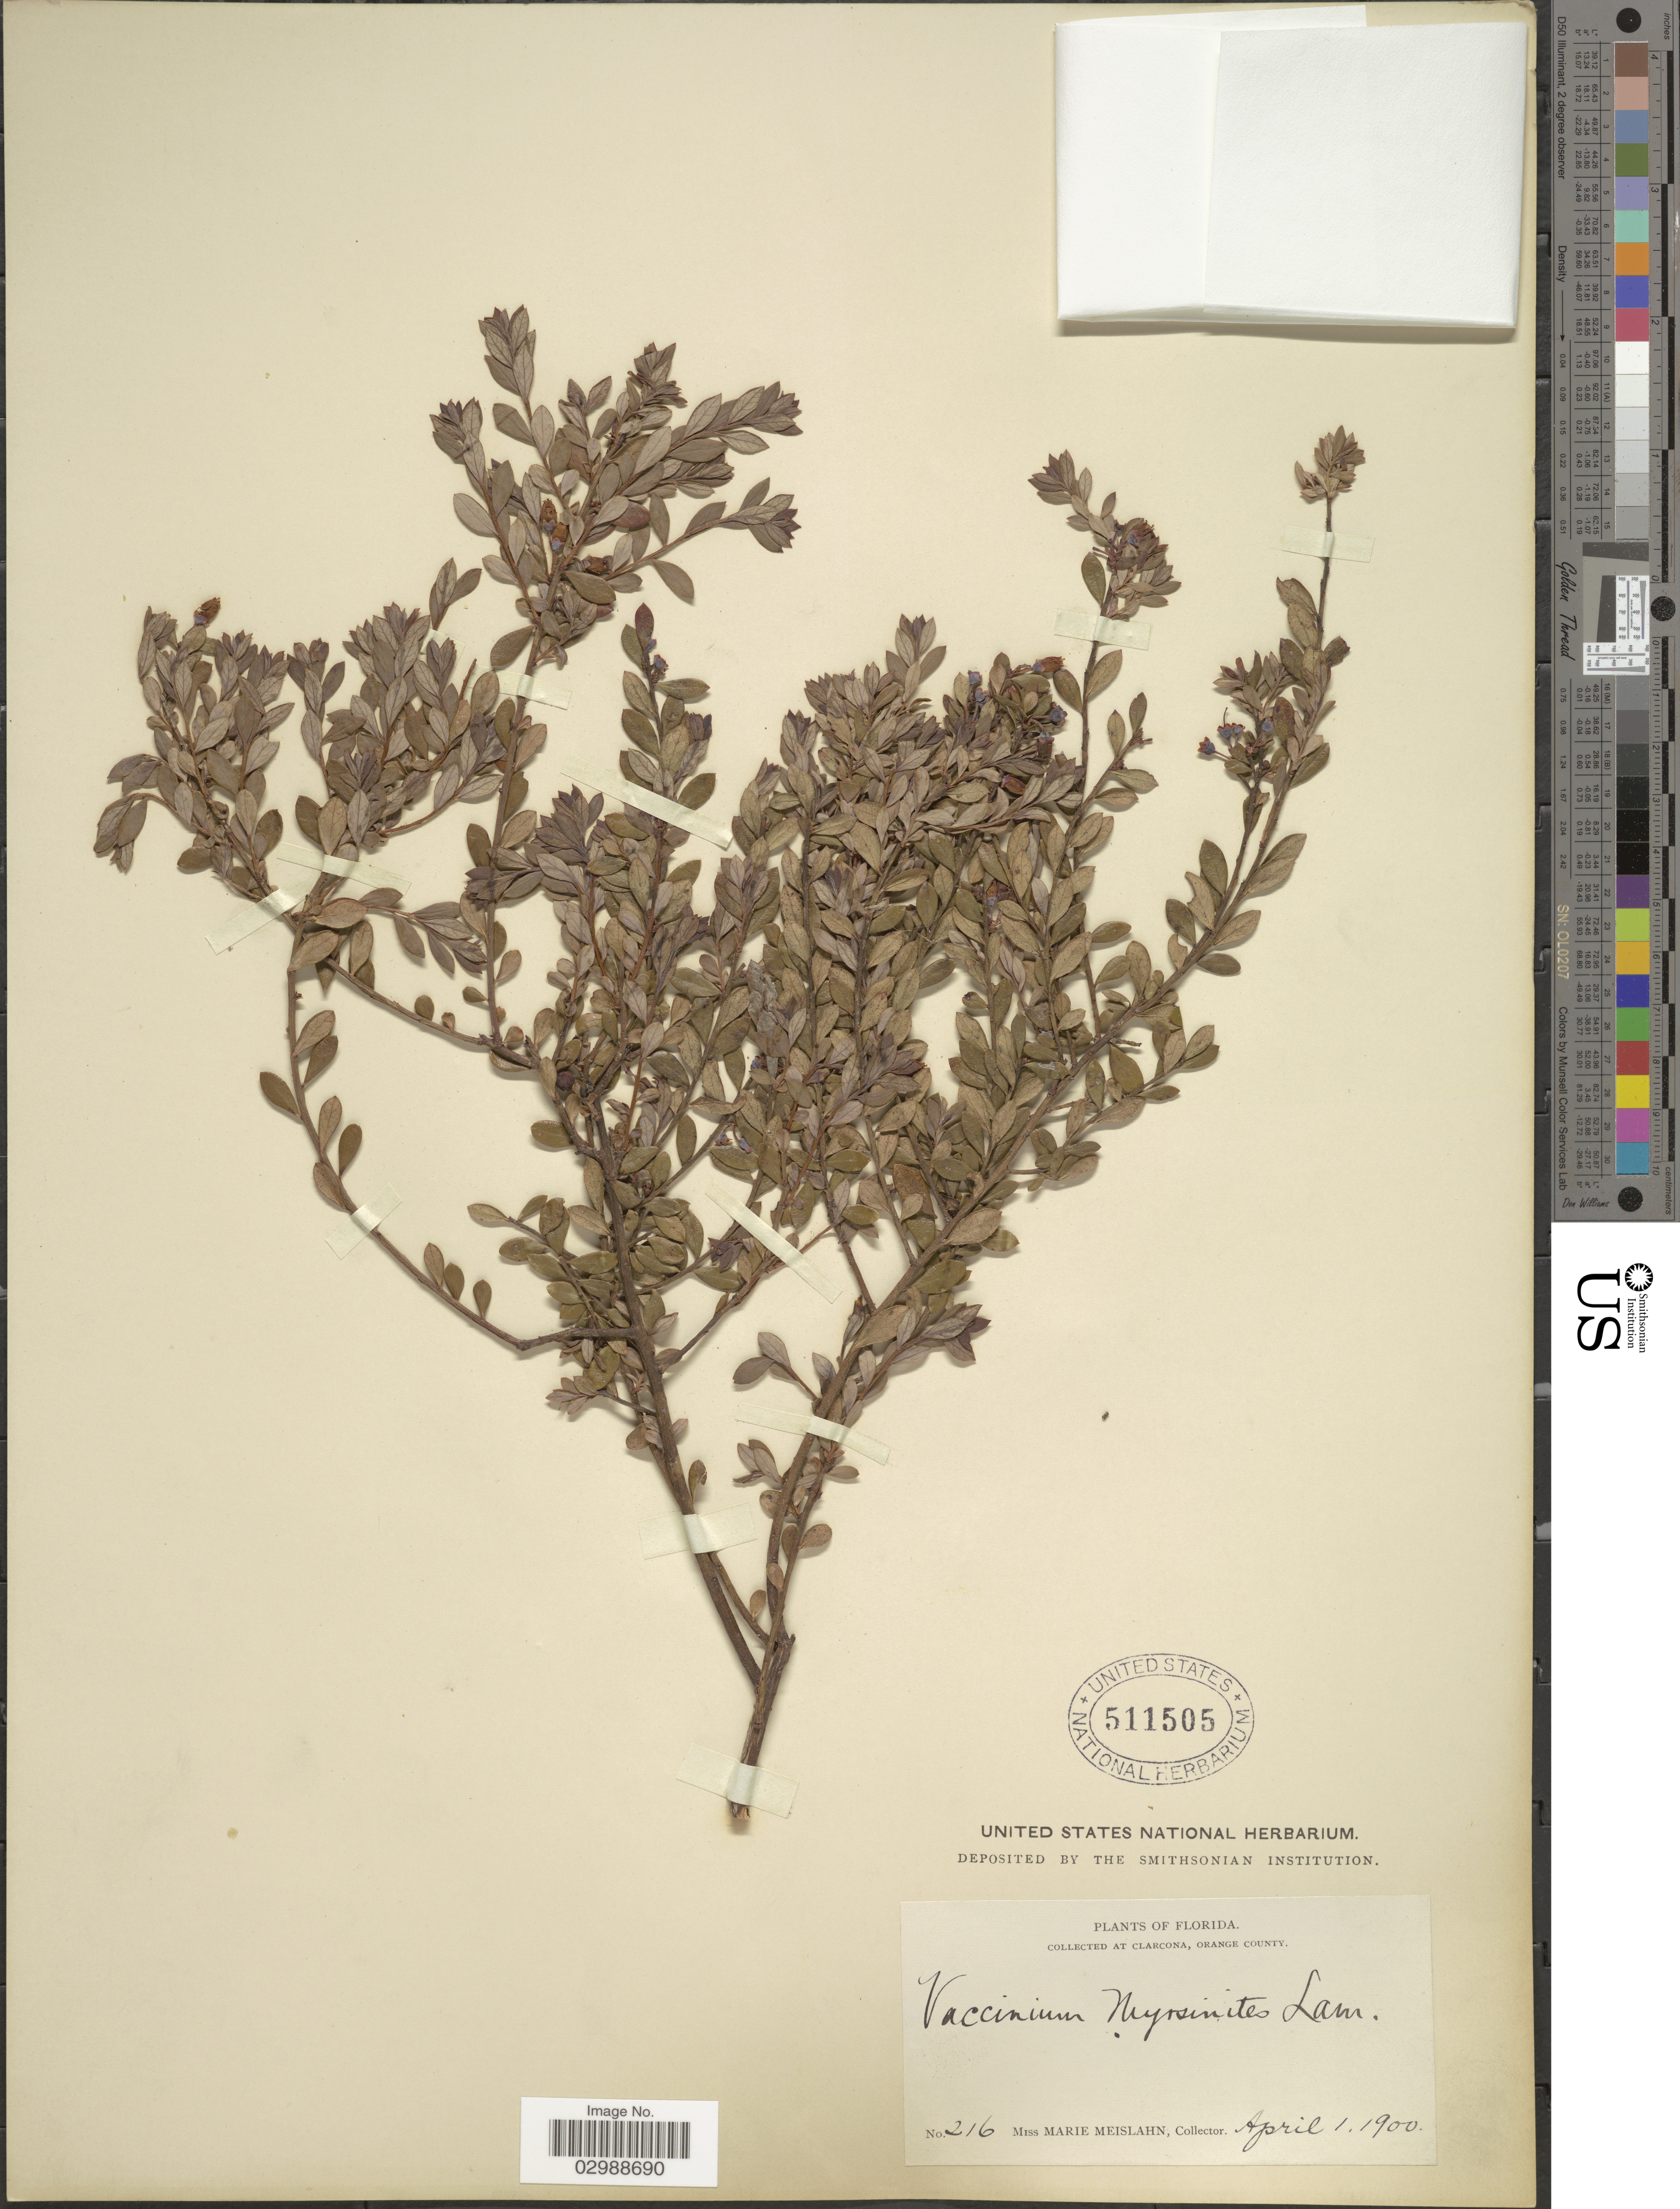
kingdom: Plantae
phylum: Tracheophyta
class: Magnoliopsida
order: Ericales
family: Ericaceae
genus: Vaccinium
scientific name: Vaccinium myrsinites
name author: Lam.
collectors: M. Meislahn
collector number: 216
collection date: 1900-04-01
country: United States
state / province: Florida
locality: At Clarcona, Orange County.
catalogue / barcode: US 511505